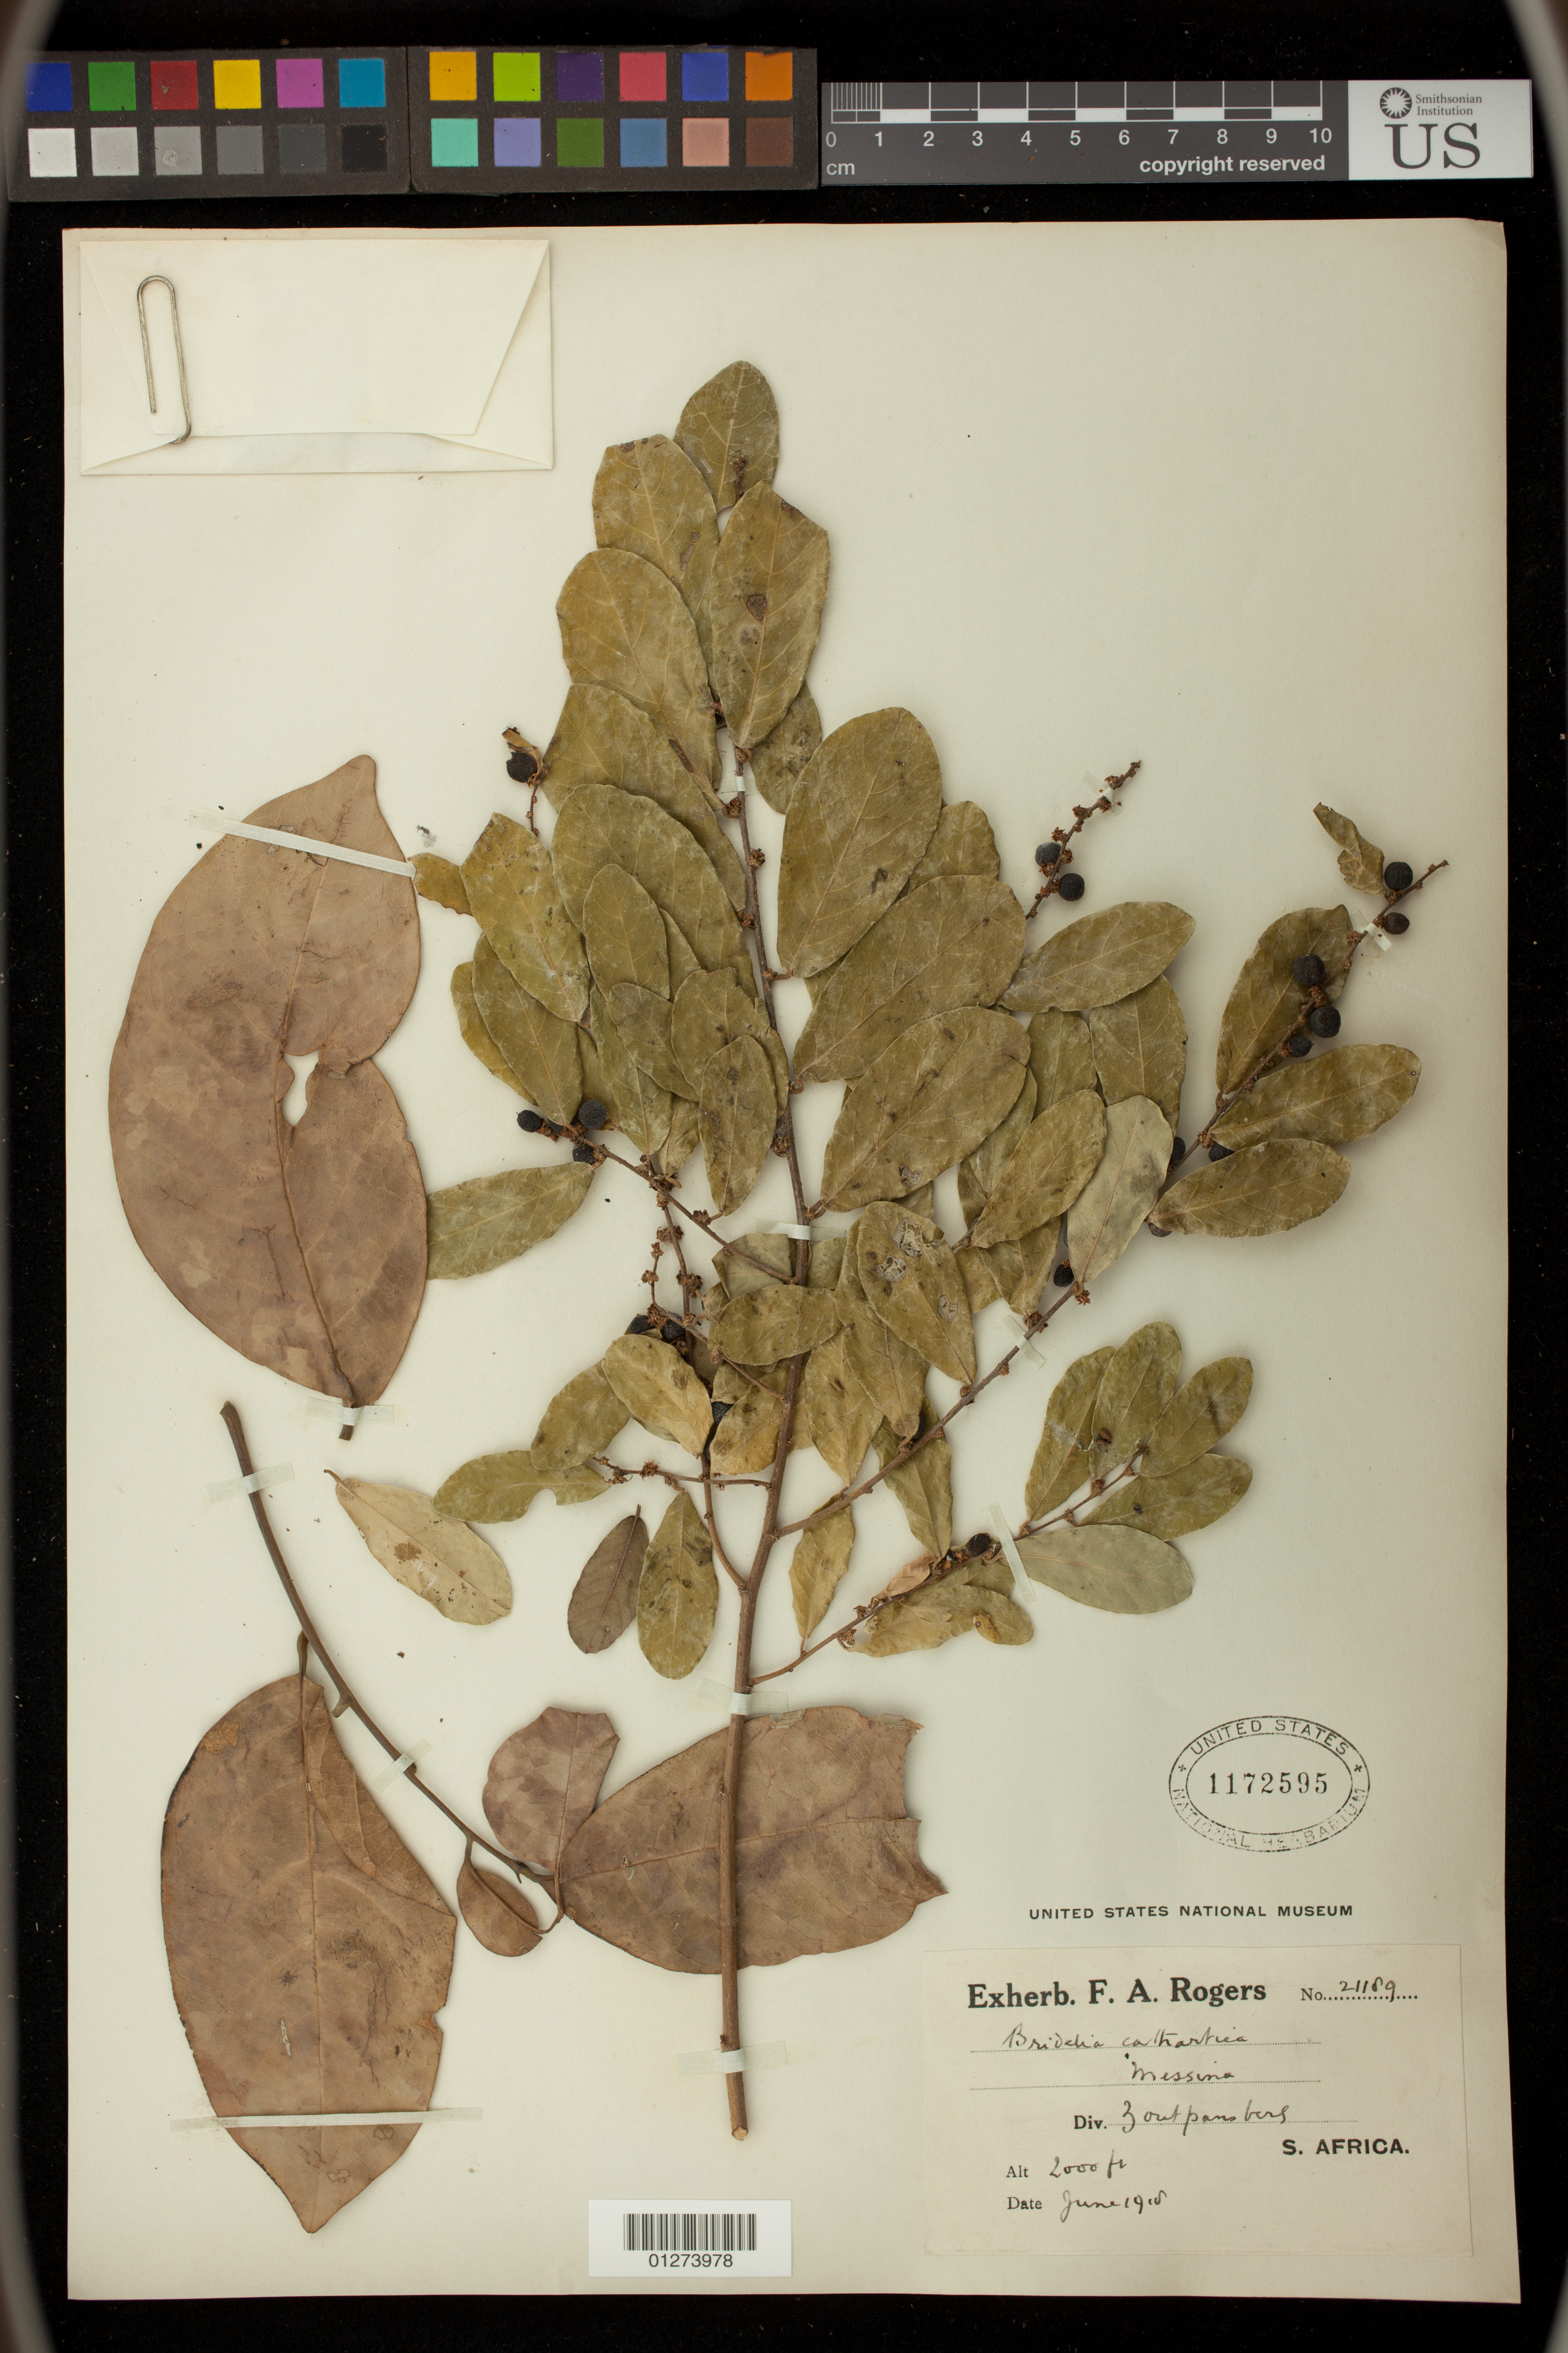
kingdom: Plantae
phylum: Tracheophyta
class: Magnoliopsida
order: Malpighiales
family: Phyllanthaceae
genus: Bridelia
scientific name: Bridelia cathartica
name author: G. Bertol.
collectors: F. A. Rogers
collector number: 21189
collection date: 1918-06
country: South Africa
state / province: Limpopo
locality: Messina, Zoutpansberg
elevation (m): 610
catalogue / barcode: US 1172595